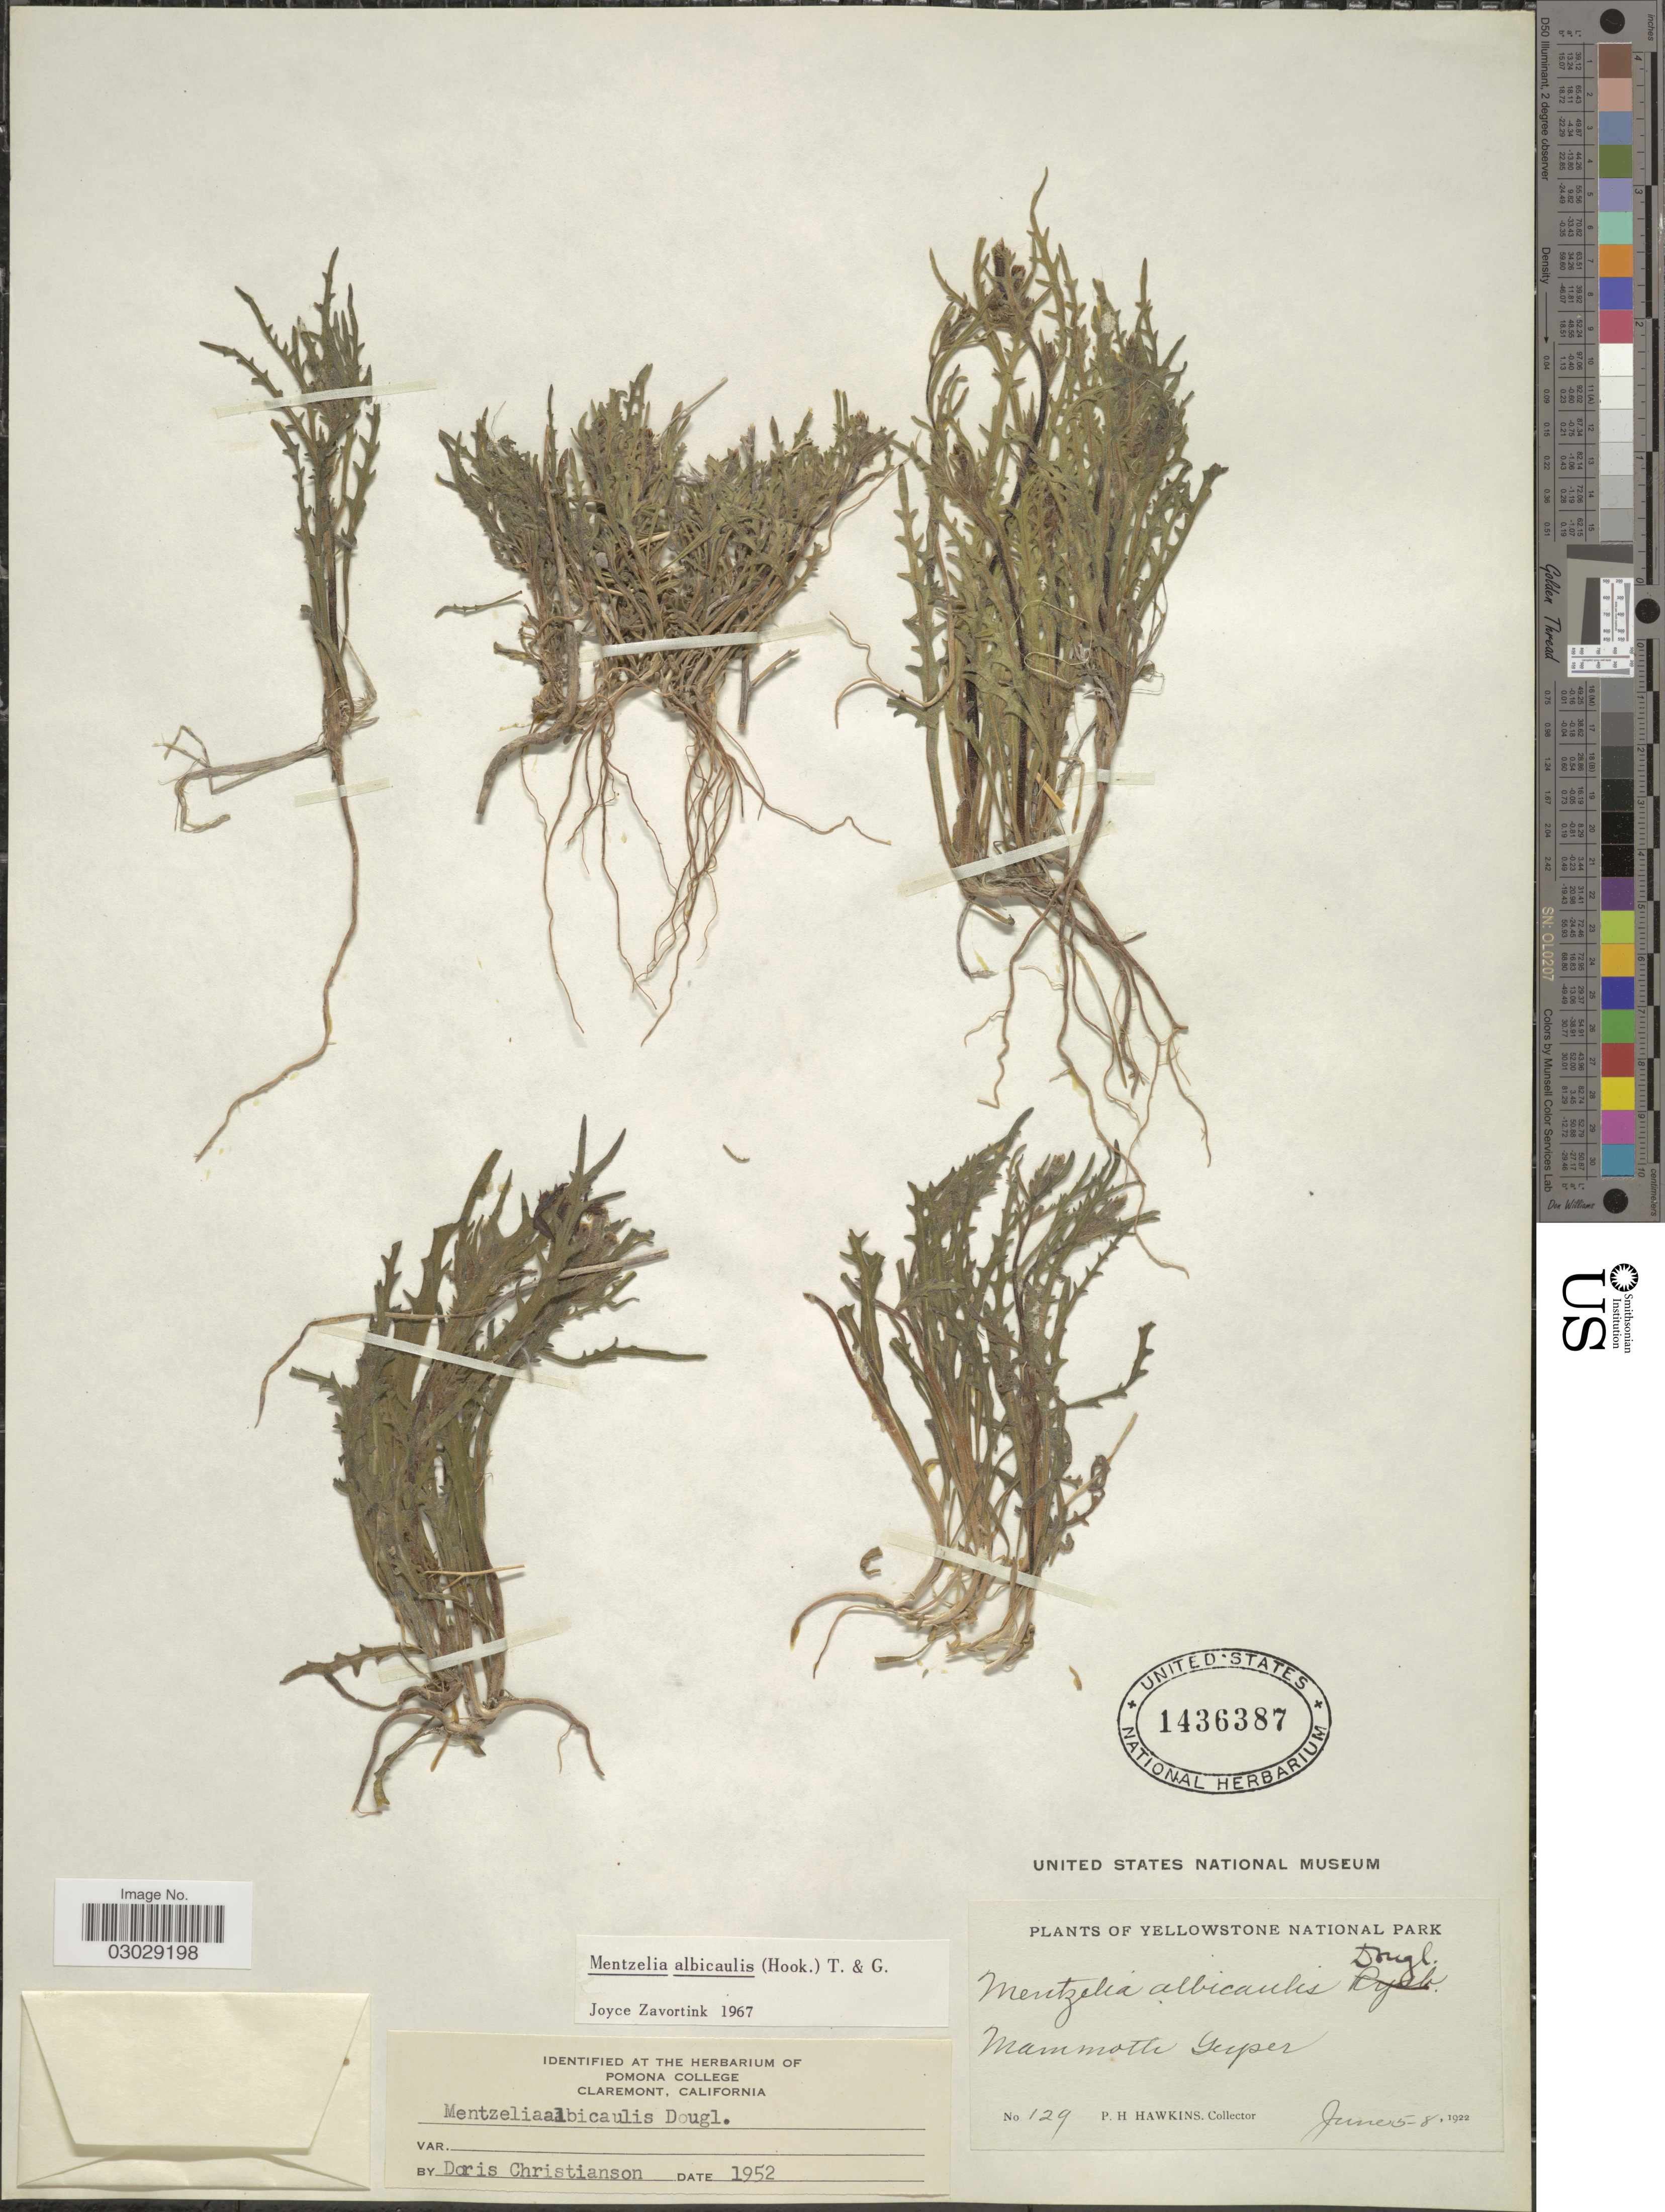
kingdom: Plantae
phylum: Tracheophyta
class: Magnoliopsida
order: Cornales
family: Loasaceae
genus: Mentzelia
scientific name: Mentzelia albicaulis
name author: (Douglas ex Hook.) Douglas ex Torr. & A. Gray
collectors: P. Hawkins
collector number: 129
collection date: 1922-06-05/1922-06-08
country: United States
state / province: Montana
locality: Yellowstone National Park. Mammoth Geyser.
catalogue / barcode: US 1436387